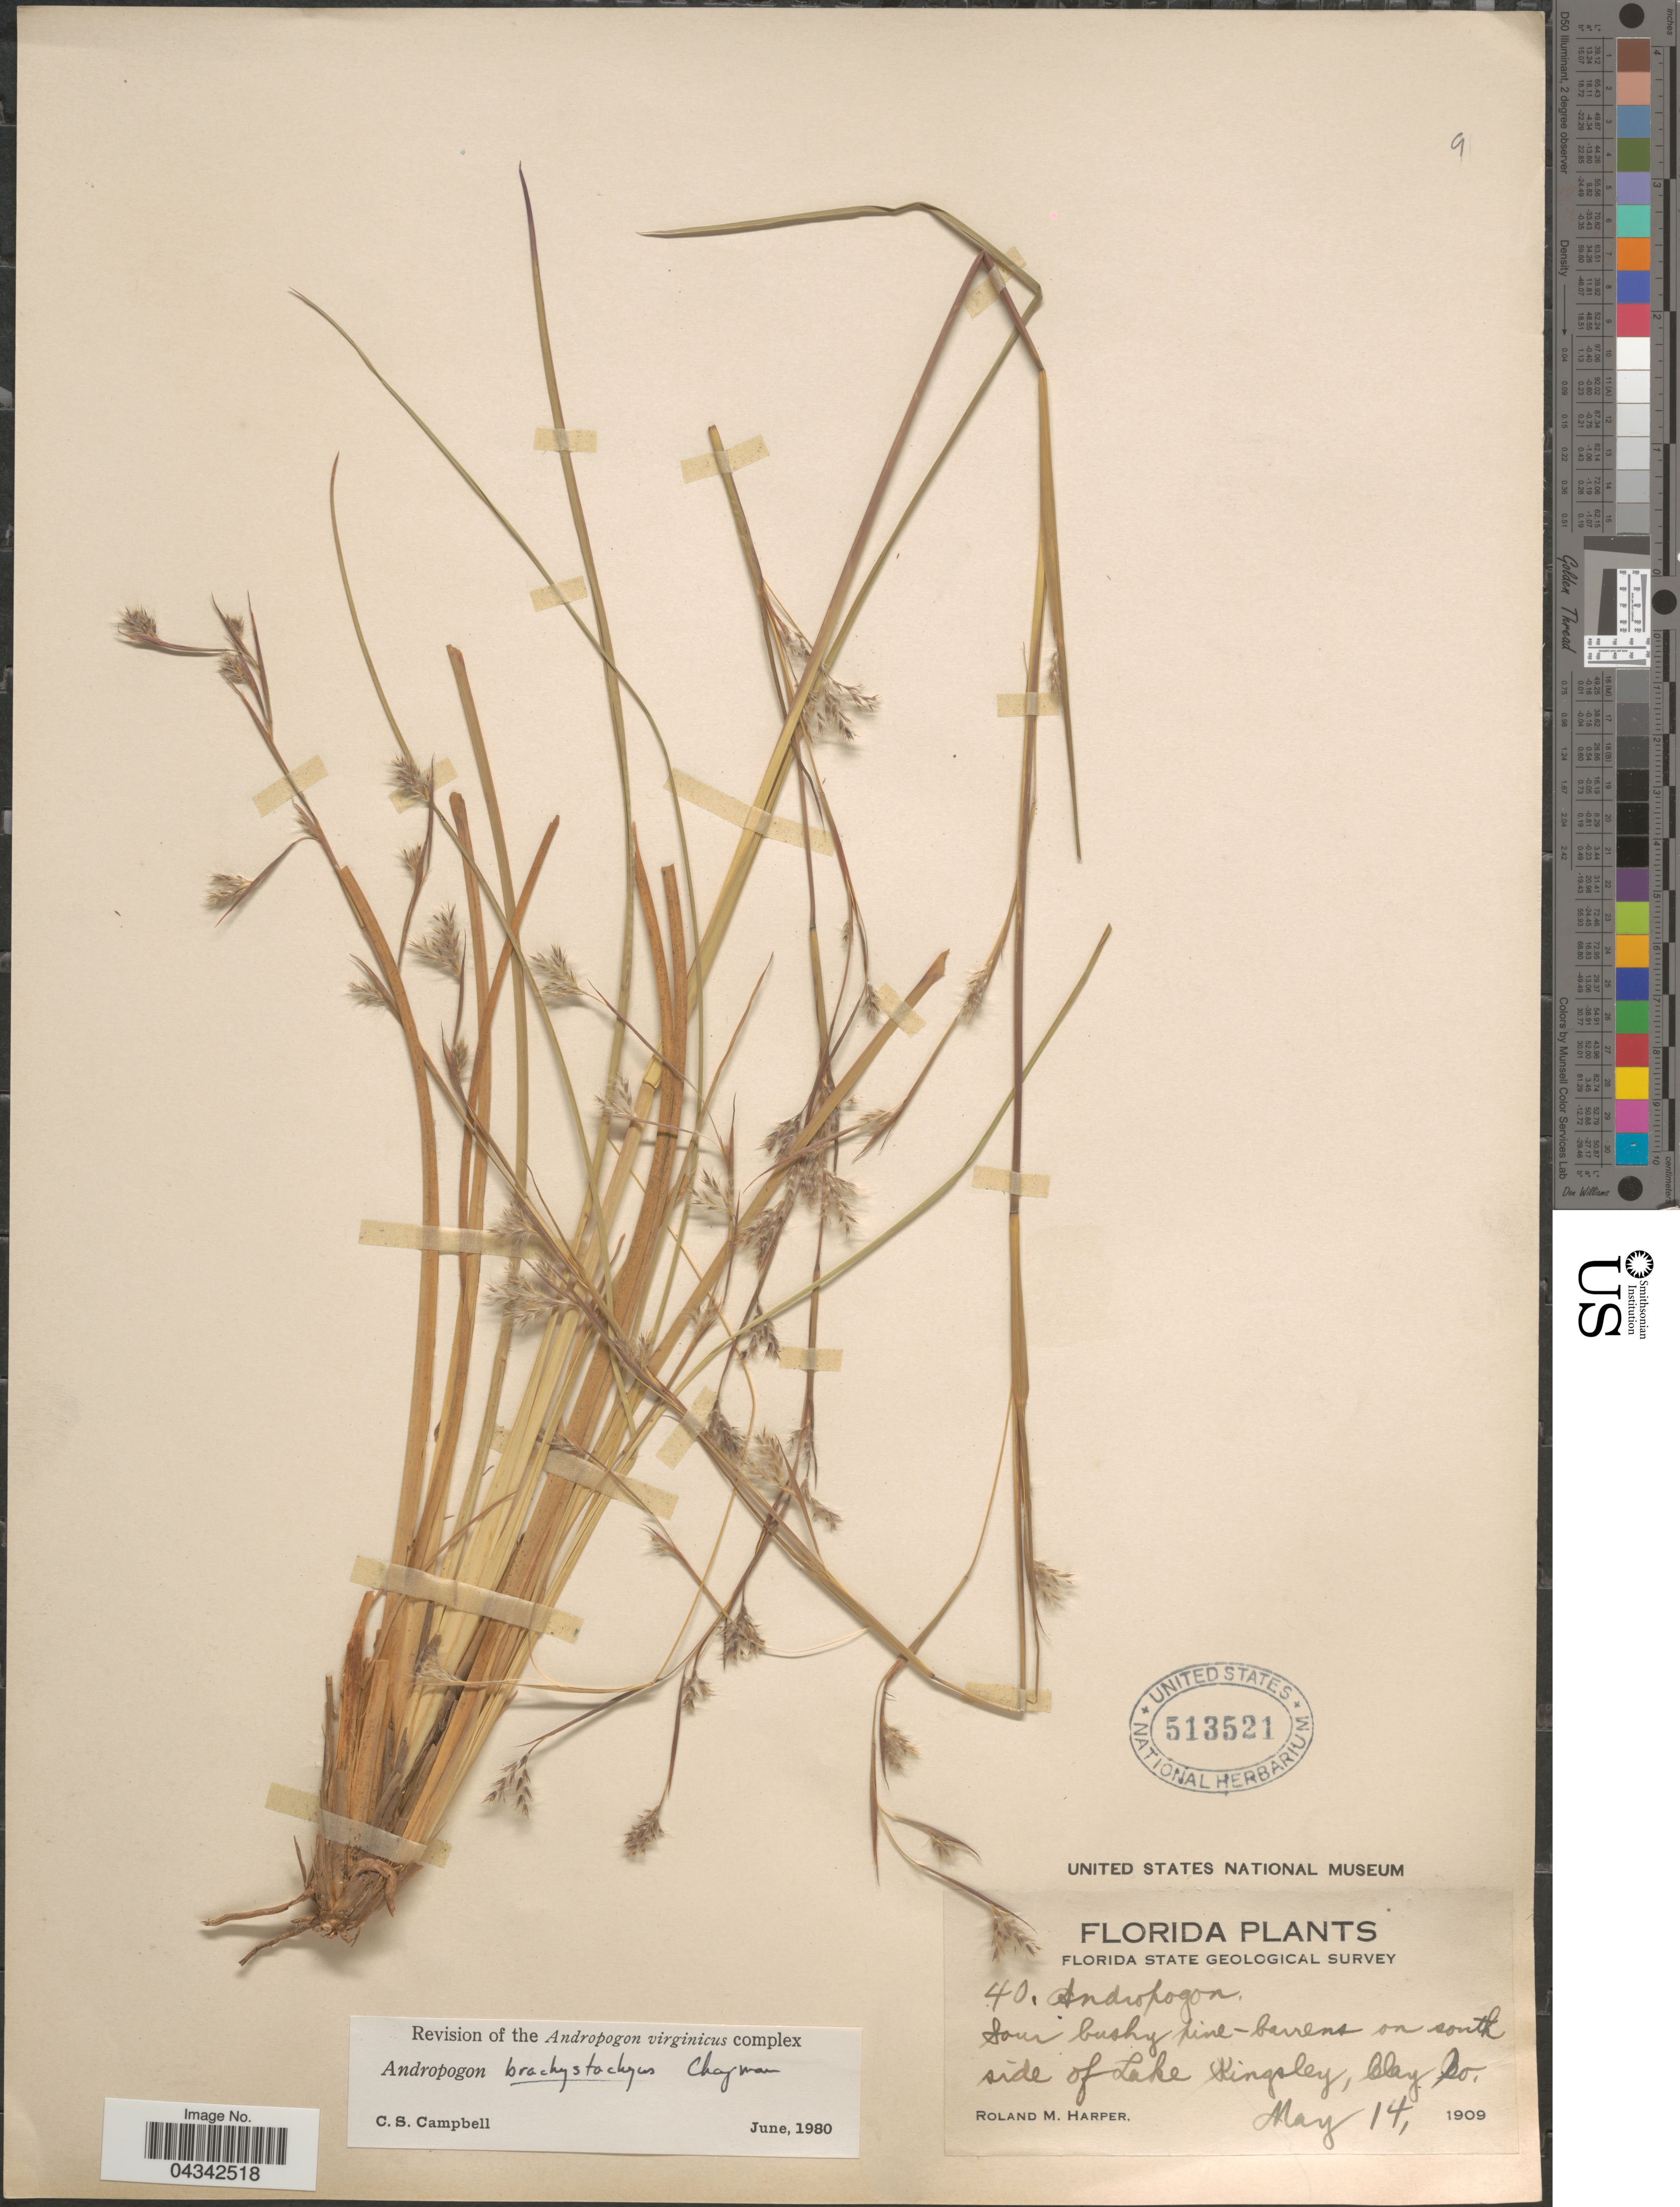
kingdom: Plantae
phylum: Tracheophyta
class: Liliopsida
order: Poales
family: Poaceae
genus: Andropogon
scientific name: Andropogon brachystachyus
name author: Chapm.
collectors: R. M. Harper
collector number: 40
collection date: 1909-05-14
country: United States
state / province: Florida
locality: Florida State Geological Survey. Sour bushy pine-barrens on south side of Lake Kingsley, Clay Co.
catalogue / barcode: US 513521